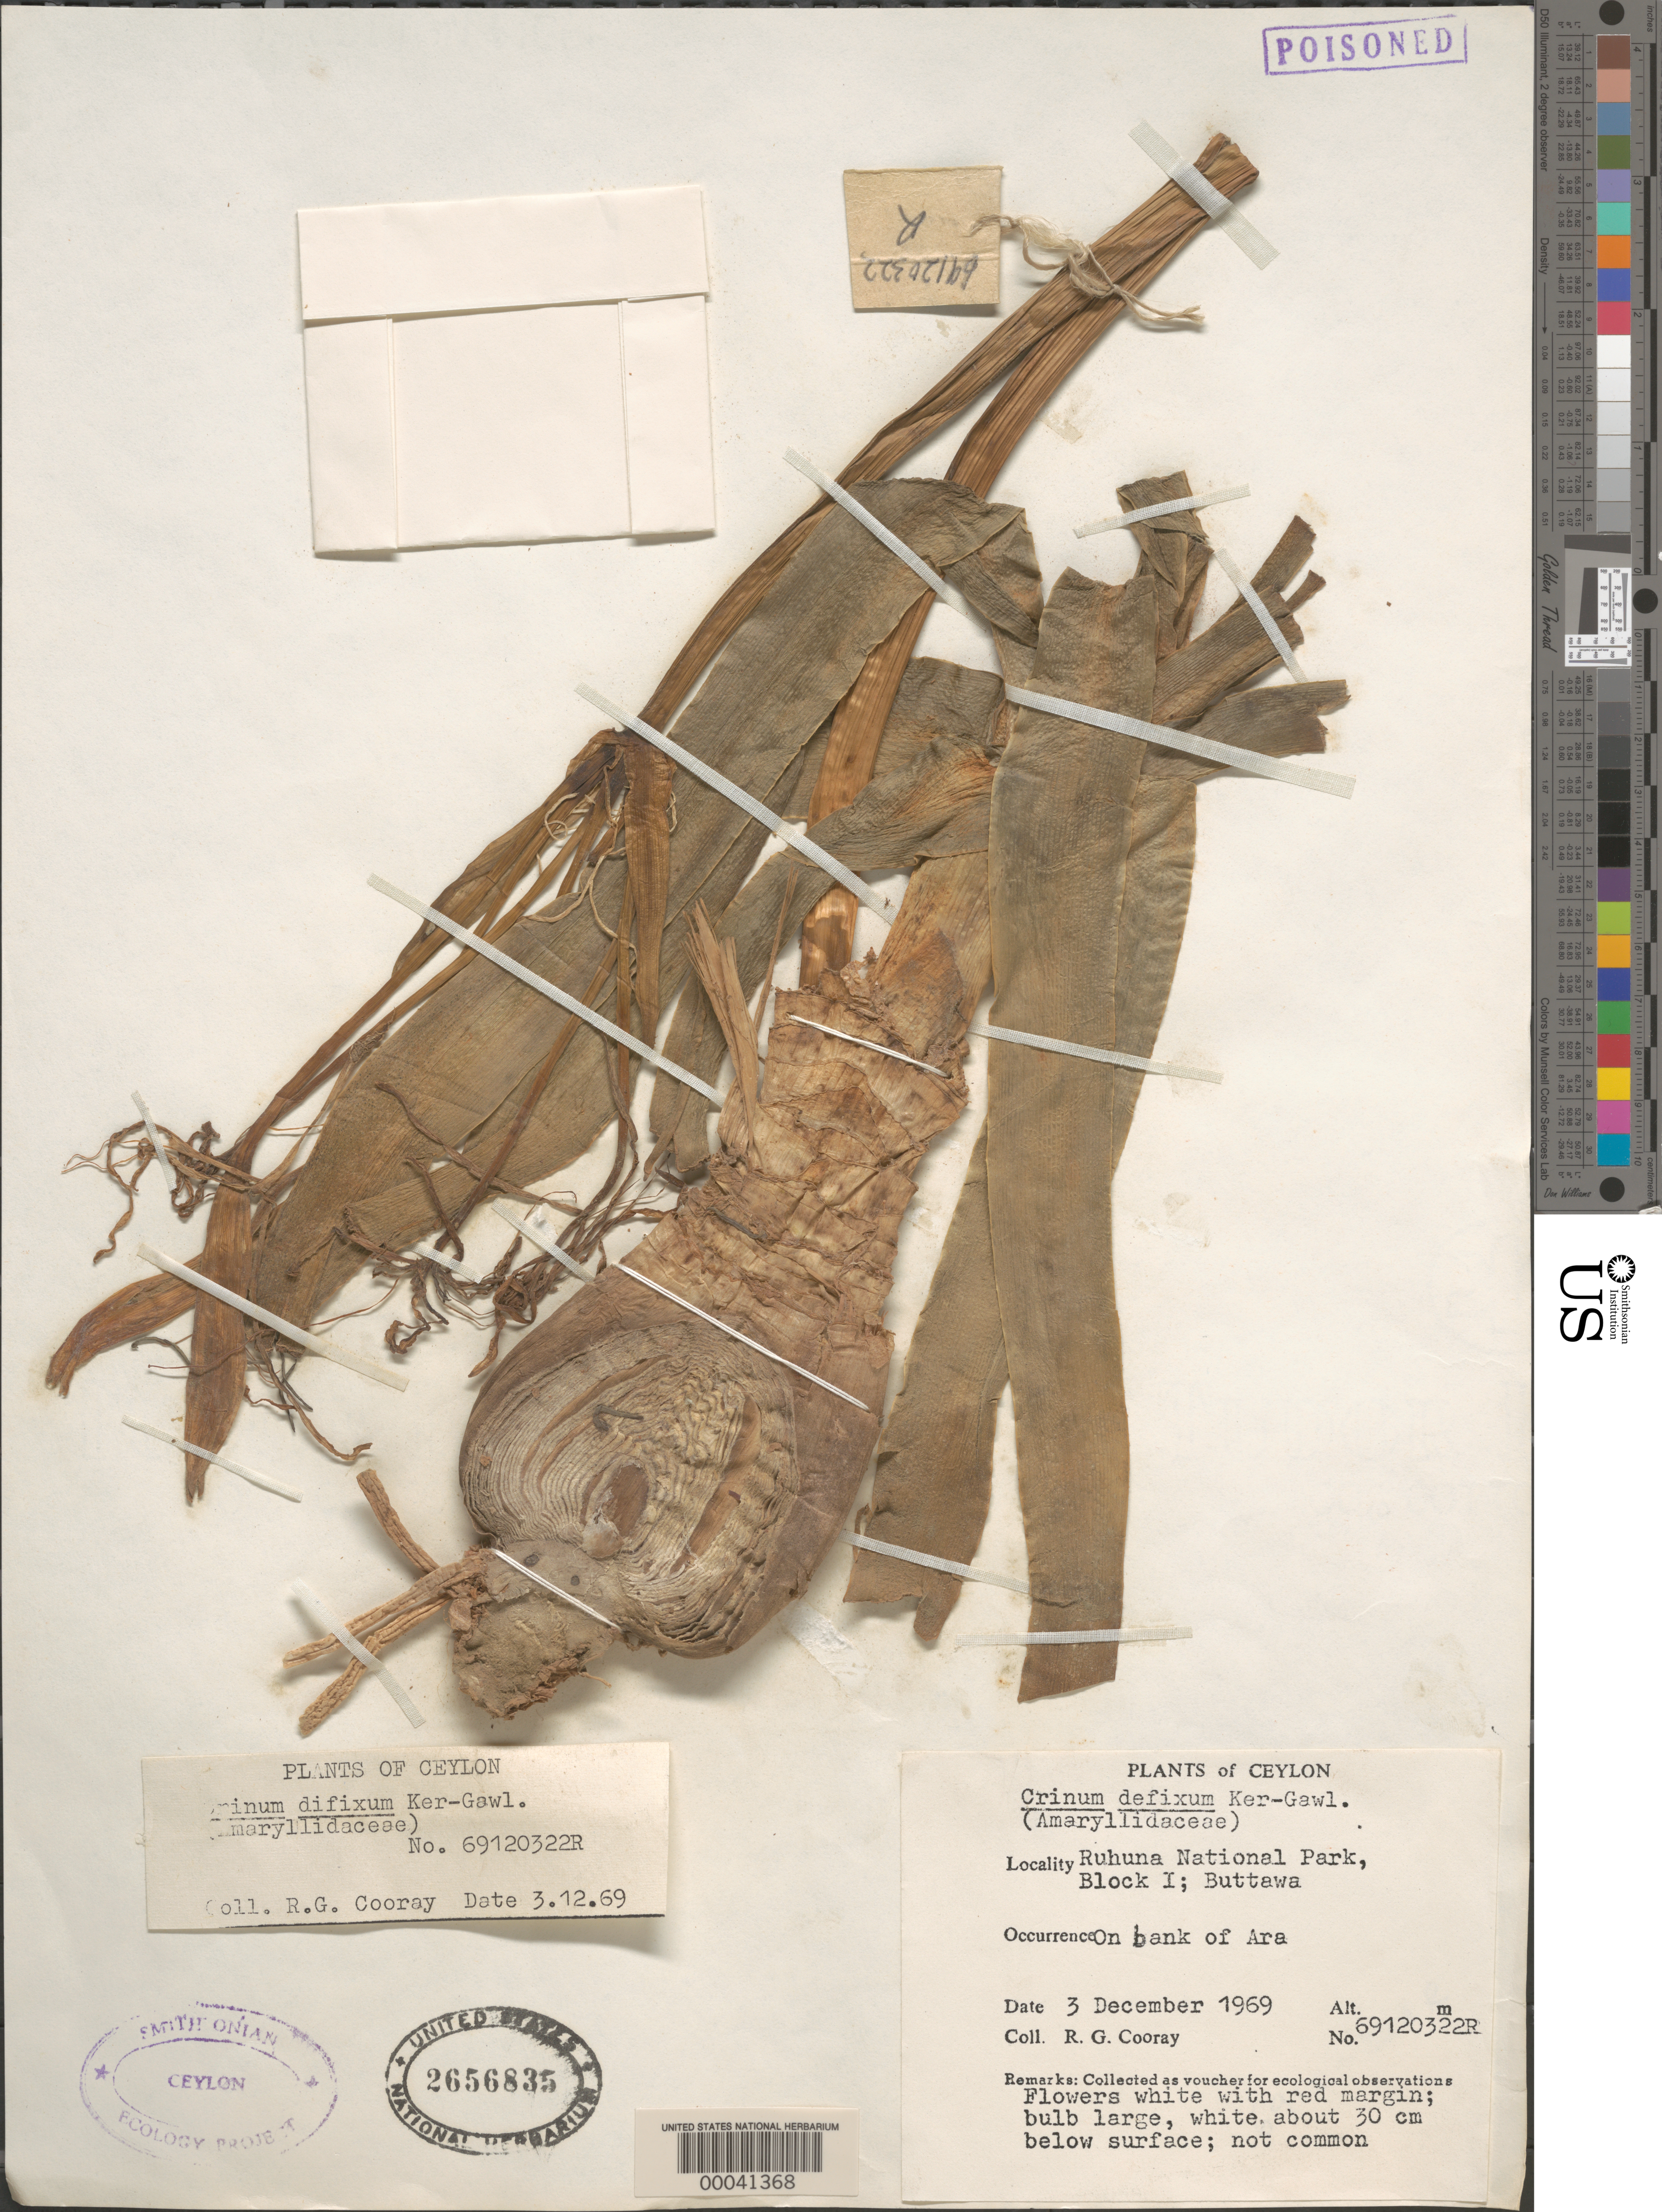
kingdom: Plantae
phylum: Tracheophyta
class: Liliopsida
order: Asparagales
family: Amaryllidaceae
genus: Crinum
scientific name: Crinum defixum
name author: Ker Gawl.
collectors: R. Cooray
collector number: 69120322r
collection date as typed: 03 Dec 1969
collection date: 1969-12-03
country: Sri Lanka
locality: Ruhuna national park, block i, buttawa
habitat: On banks of ara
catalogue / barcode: US 2656835